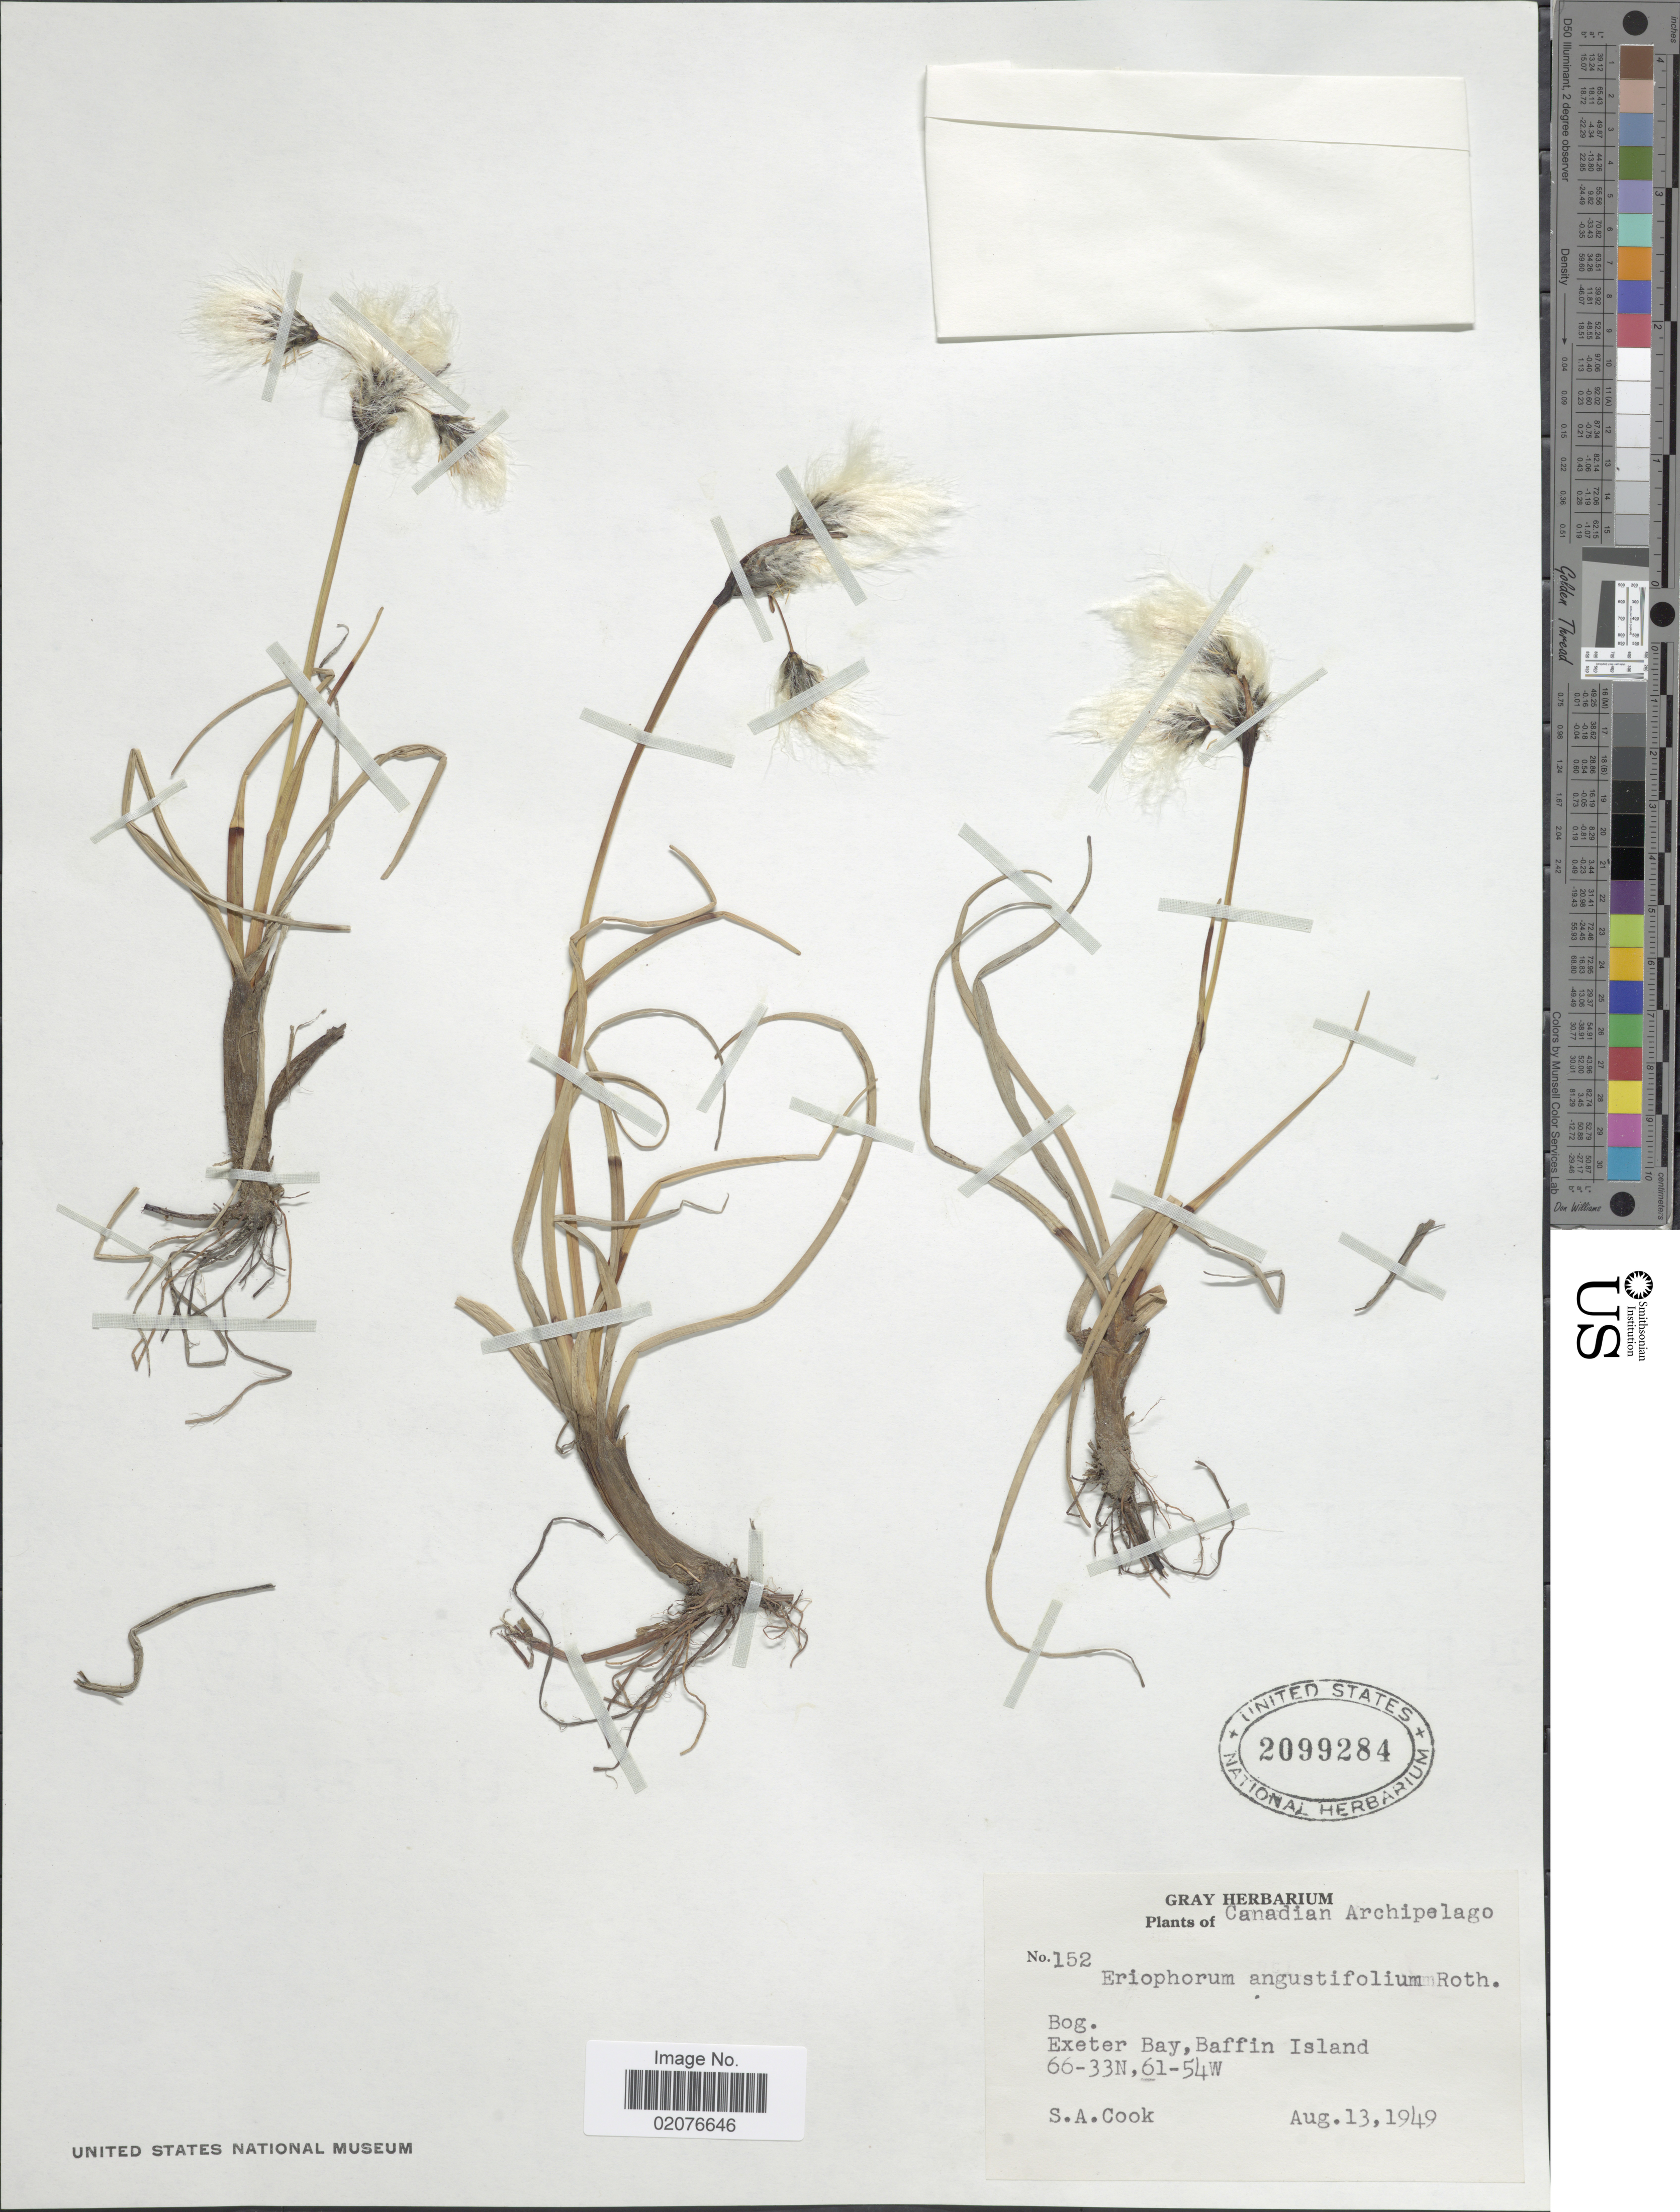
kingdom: Plantae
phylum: Tracheophyta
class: Liliopsida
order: Poales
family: Cyperaceae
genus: Eriophorum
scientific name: Eriophorum angustifolium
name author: Honck.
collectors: S. A. Cook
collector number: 152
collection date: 1949-08-13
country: Canada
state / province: Nunavut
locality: Canadian Archipelago, Bog. Exeter Bay, Baffin Island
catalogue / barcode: US 2099284